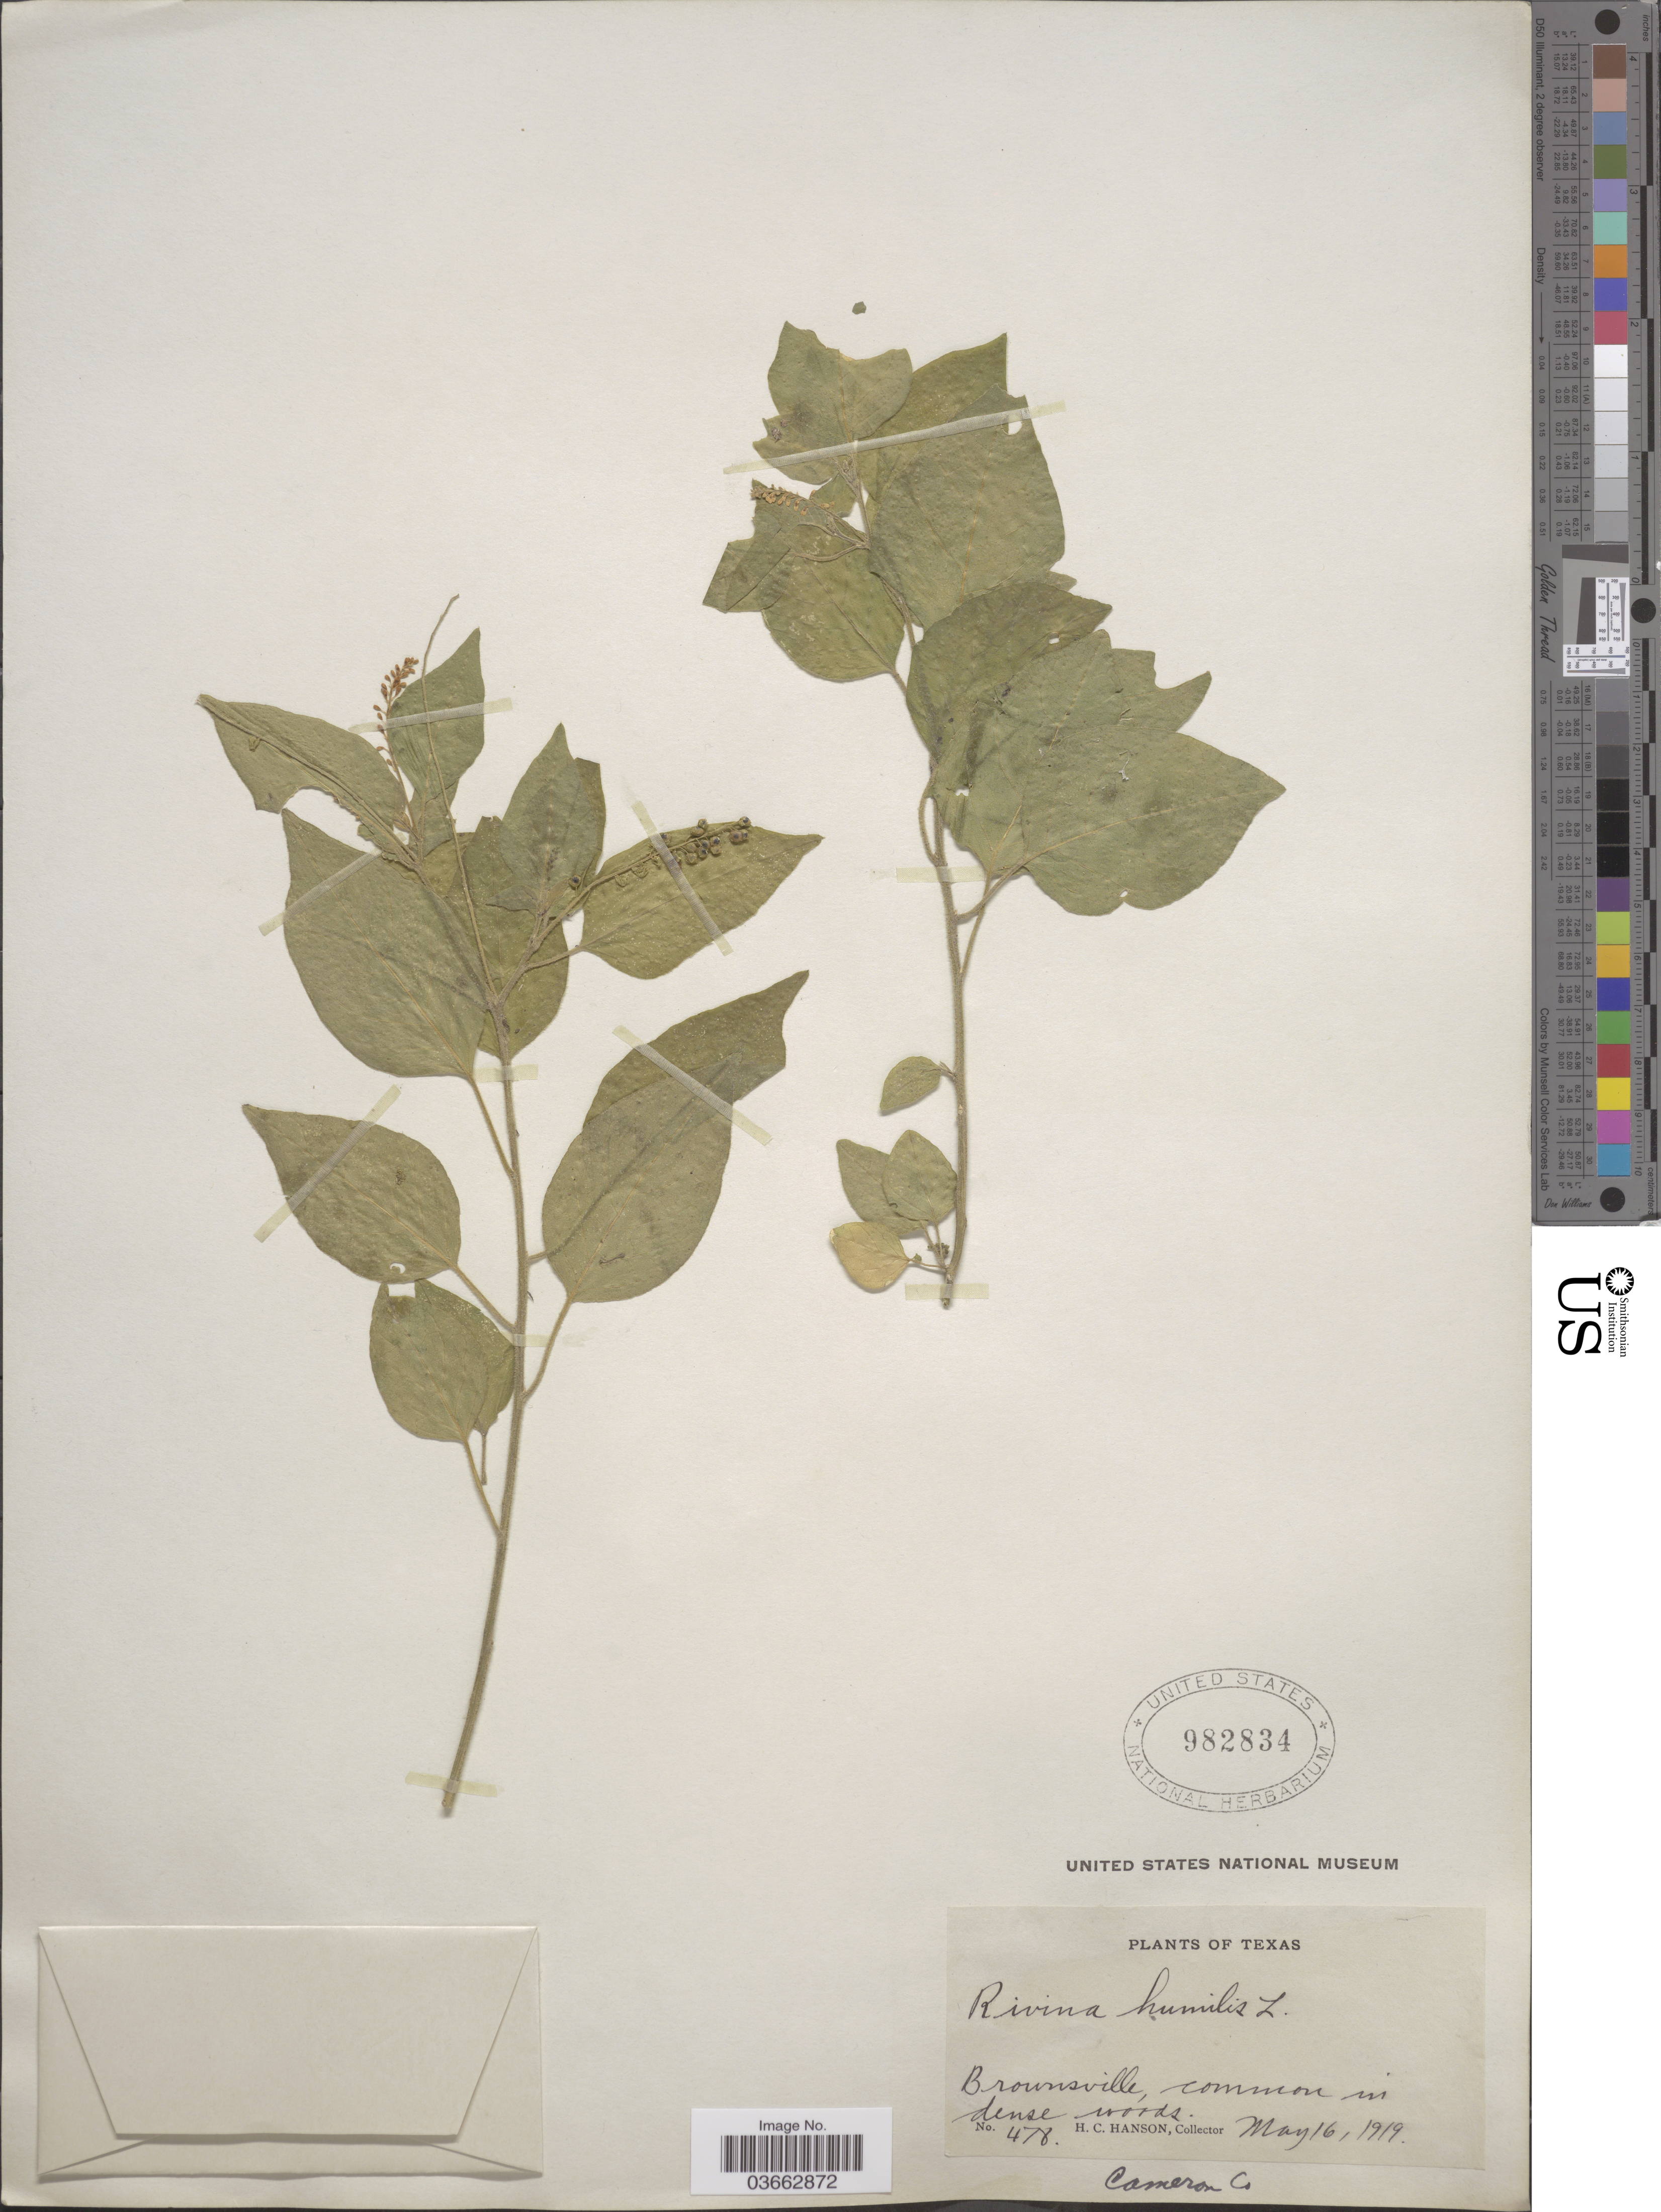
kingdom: Plantae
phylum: Tracheophyta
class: Magnoliopsida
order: Caryophyllales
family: Phytolaccaceae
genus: Rivina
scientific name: Rivina humilis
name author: L.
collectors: H. Hanson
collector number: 478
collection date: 1919-05-16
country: United States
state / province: Texas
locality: Brownsville, Cameron Co.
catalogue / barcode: US 982834